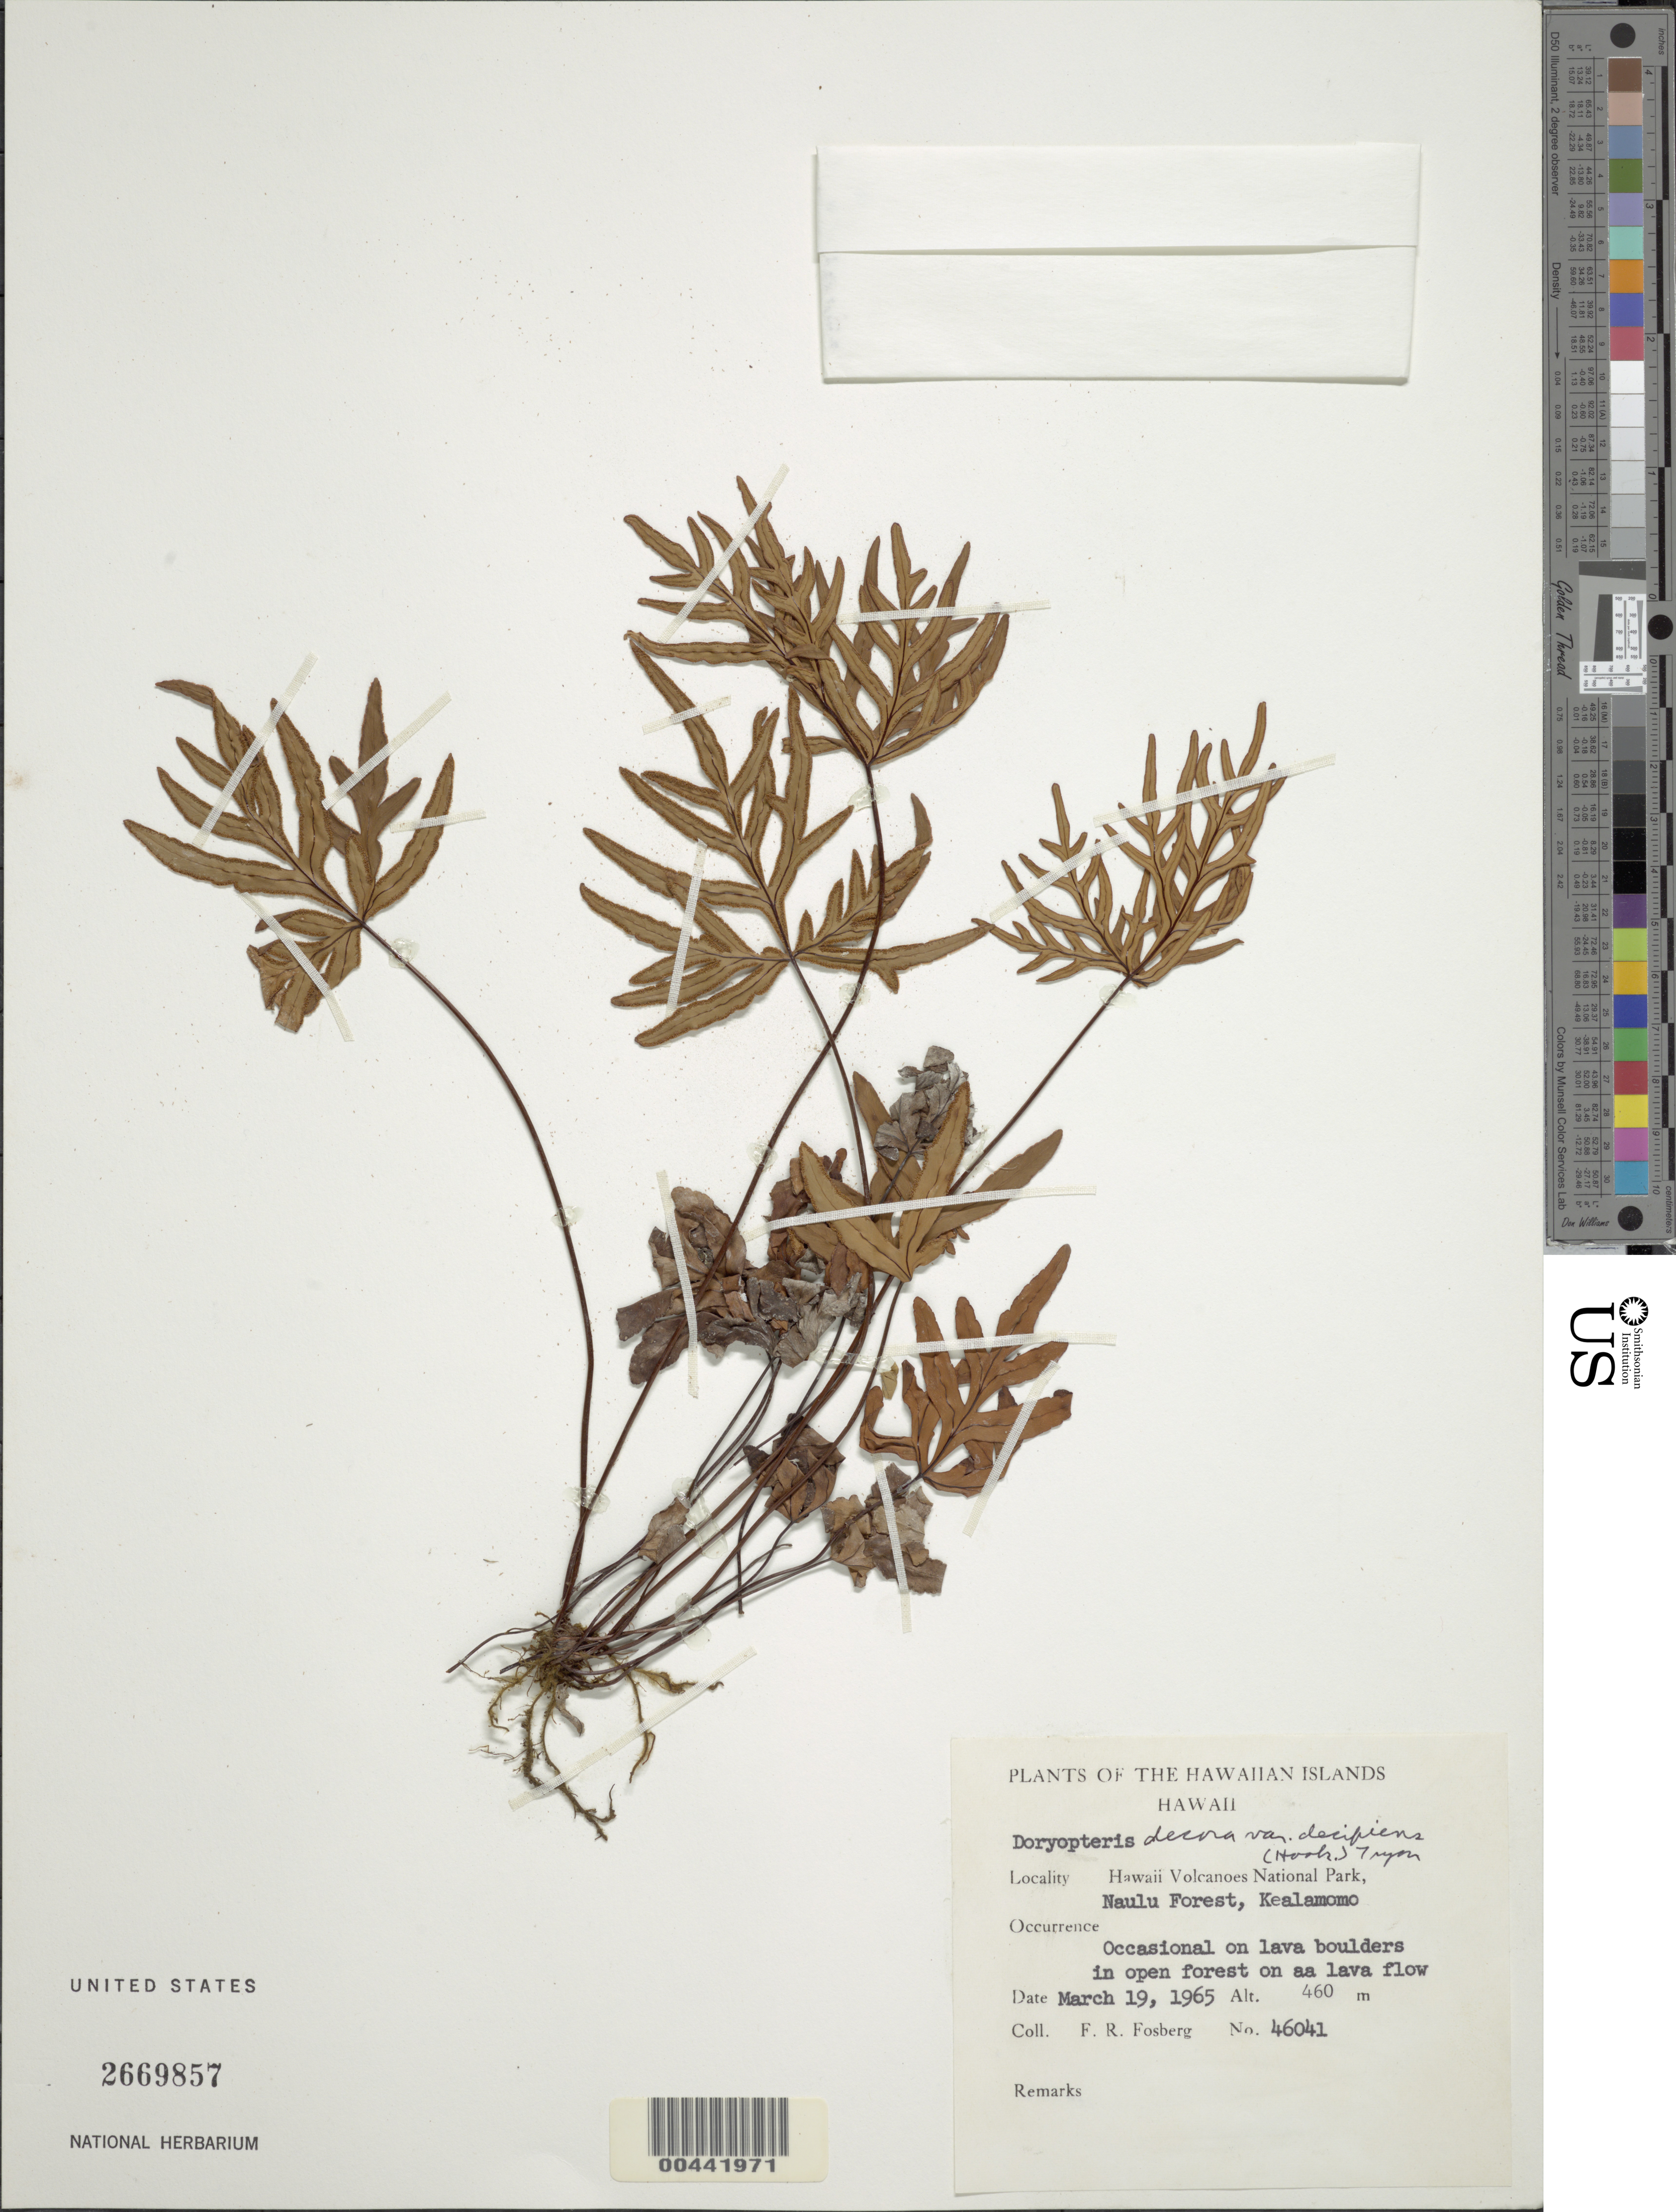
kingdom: Plantae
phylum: Tracheophyta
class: Polypodiopsida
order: Polypodiales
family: Pteridaceae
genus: Doryopteris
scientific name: Doryopteris decipiens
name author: (Hook.) J. Sm.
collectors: F. R. Fosberg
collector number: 46041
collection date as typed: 19 Mar 1965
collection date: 1965-03-19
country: United States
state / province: Hawaii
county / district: Hawaii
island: Hawaii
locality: Hawaii Volcanoes National Park, Naulu Forest, Kealamomo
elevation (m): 460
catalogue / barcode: US 2669857